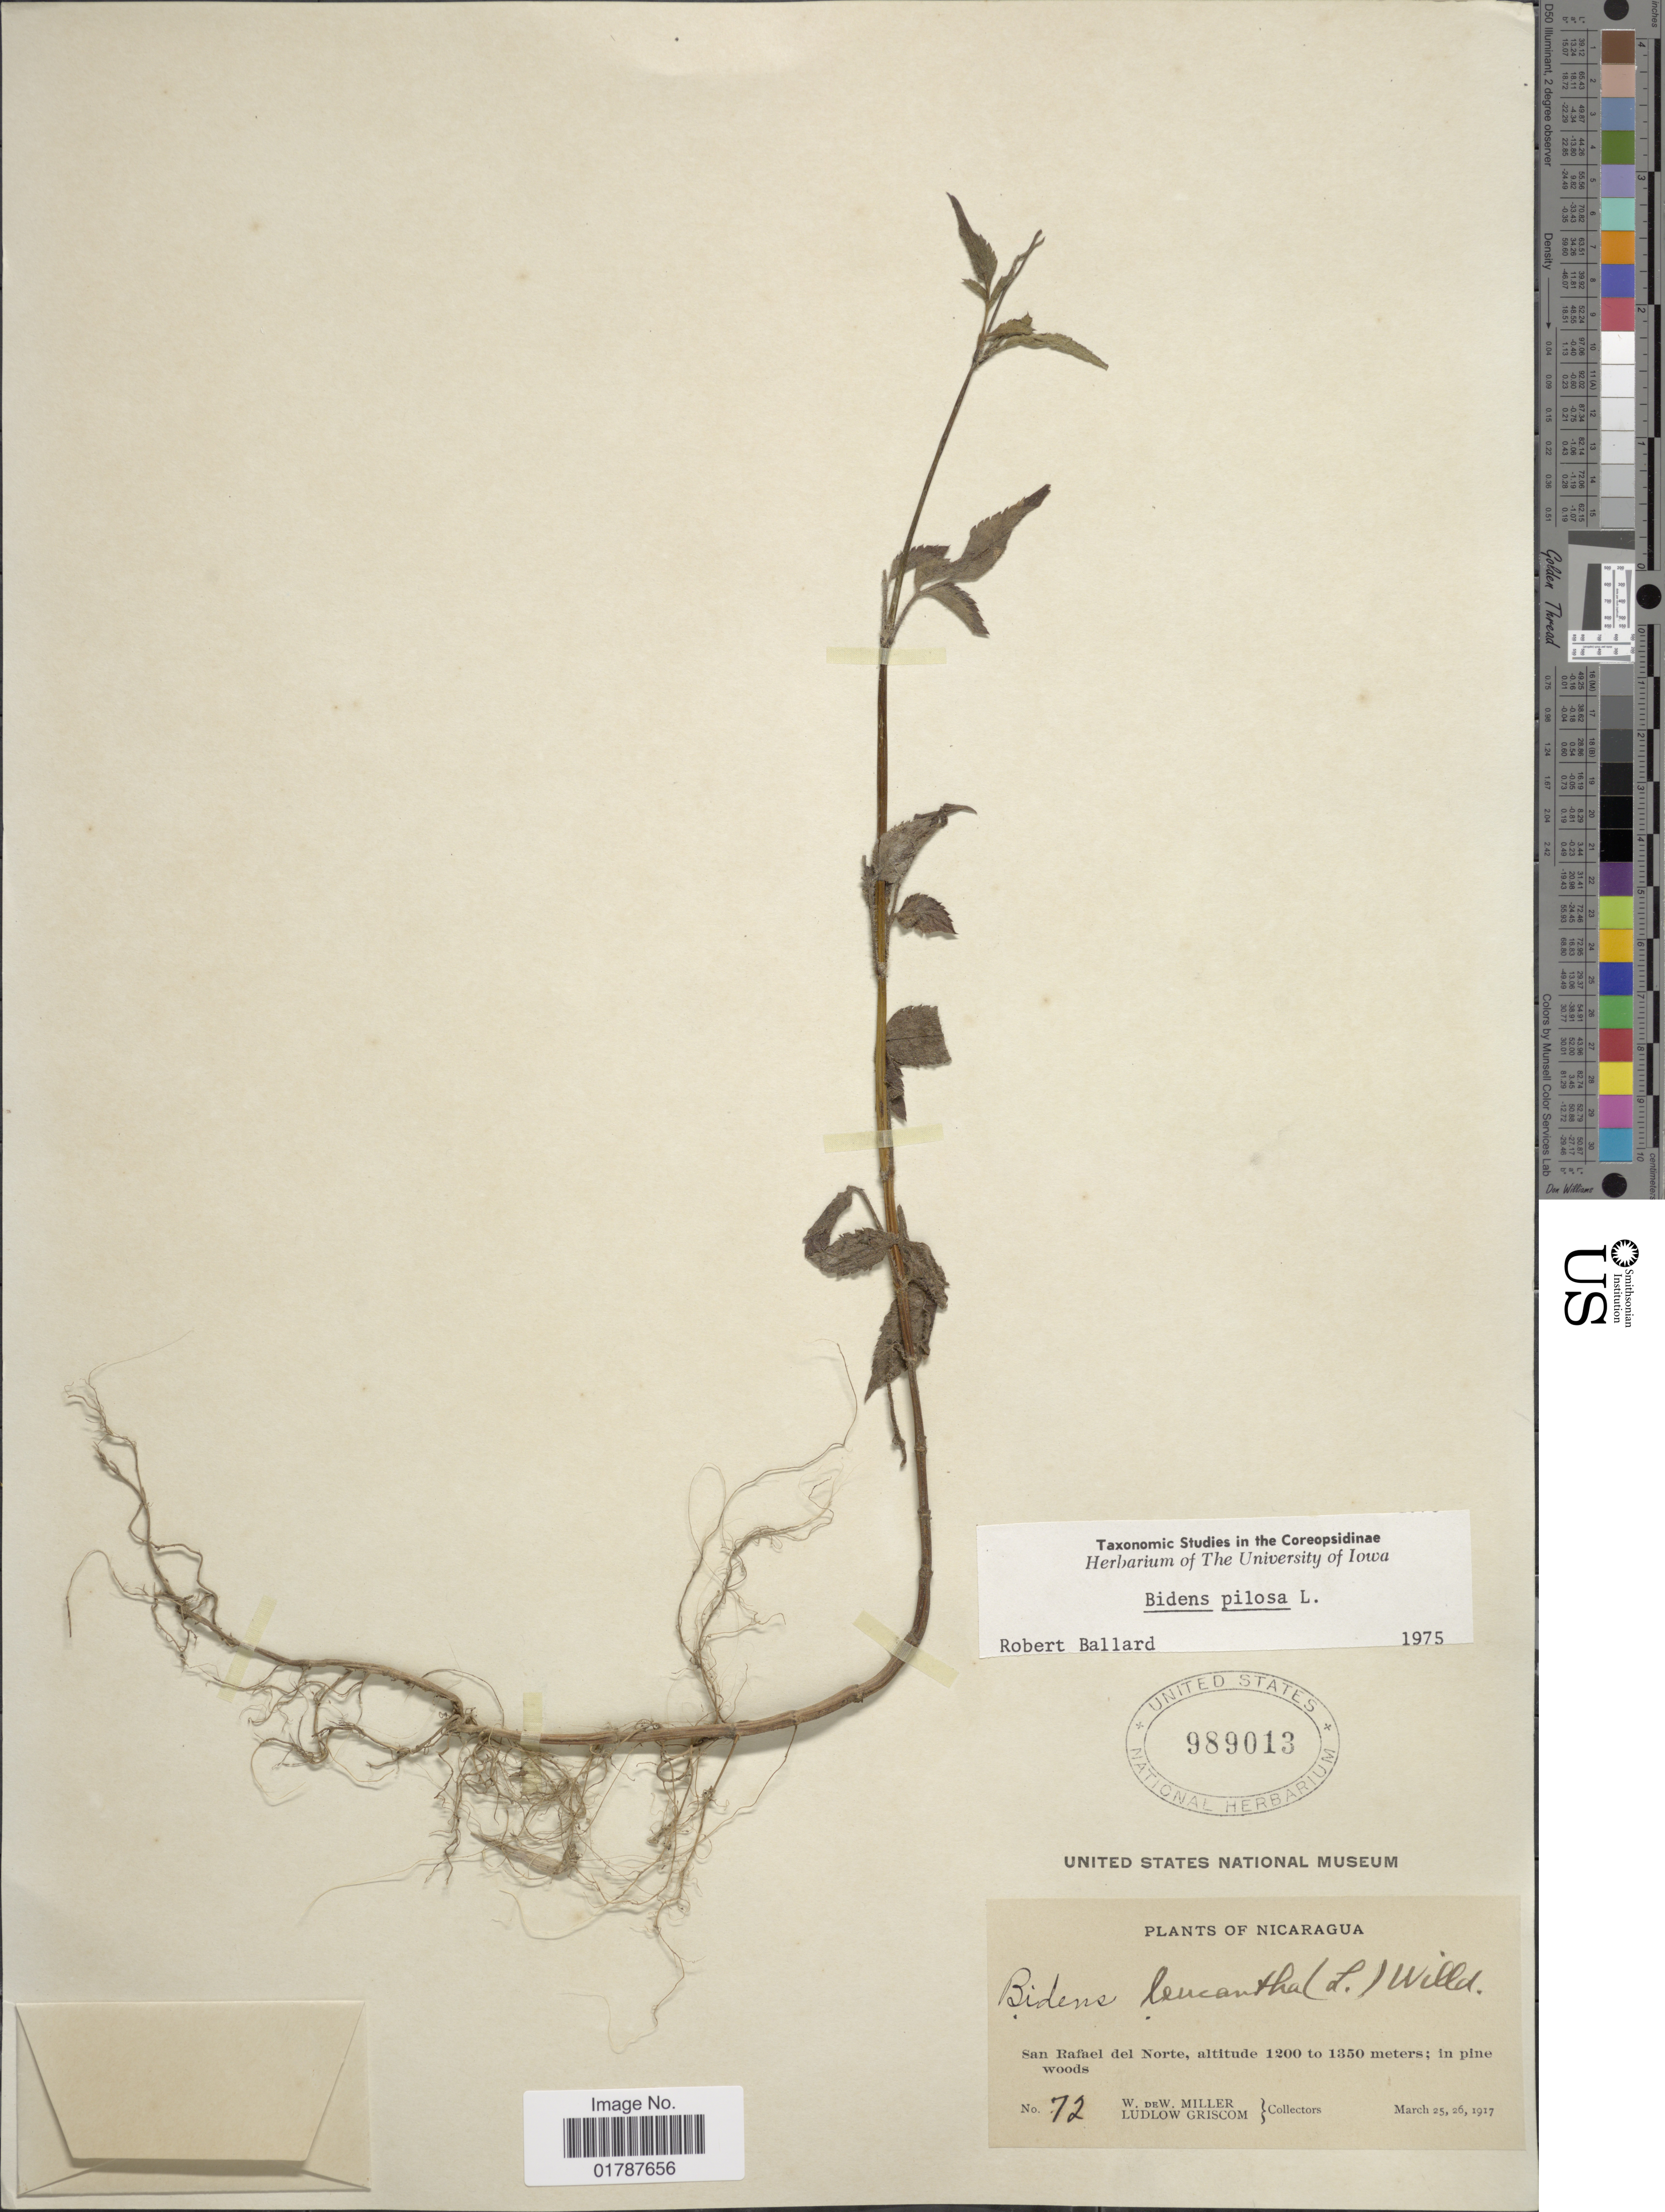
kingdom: Plantae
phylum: Tracheophyta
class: Magnoliopsida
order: Asterales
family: Asteraceae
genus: Bidens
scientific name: Bidens pilosa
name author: L.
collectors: W. W. Miller & L. Griscom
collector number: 72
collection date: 1917-03-25/1917-03-26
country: Nicaragua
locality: San Rafael del Norte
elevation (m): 1200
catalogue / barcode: US 989013